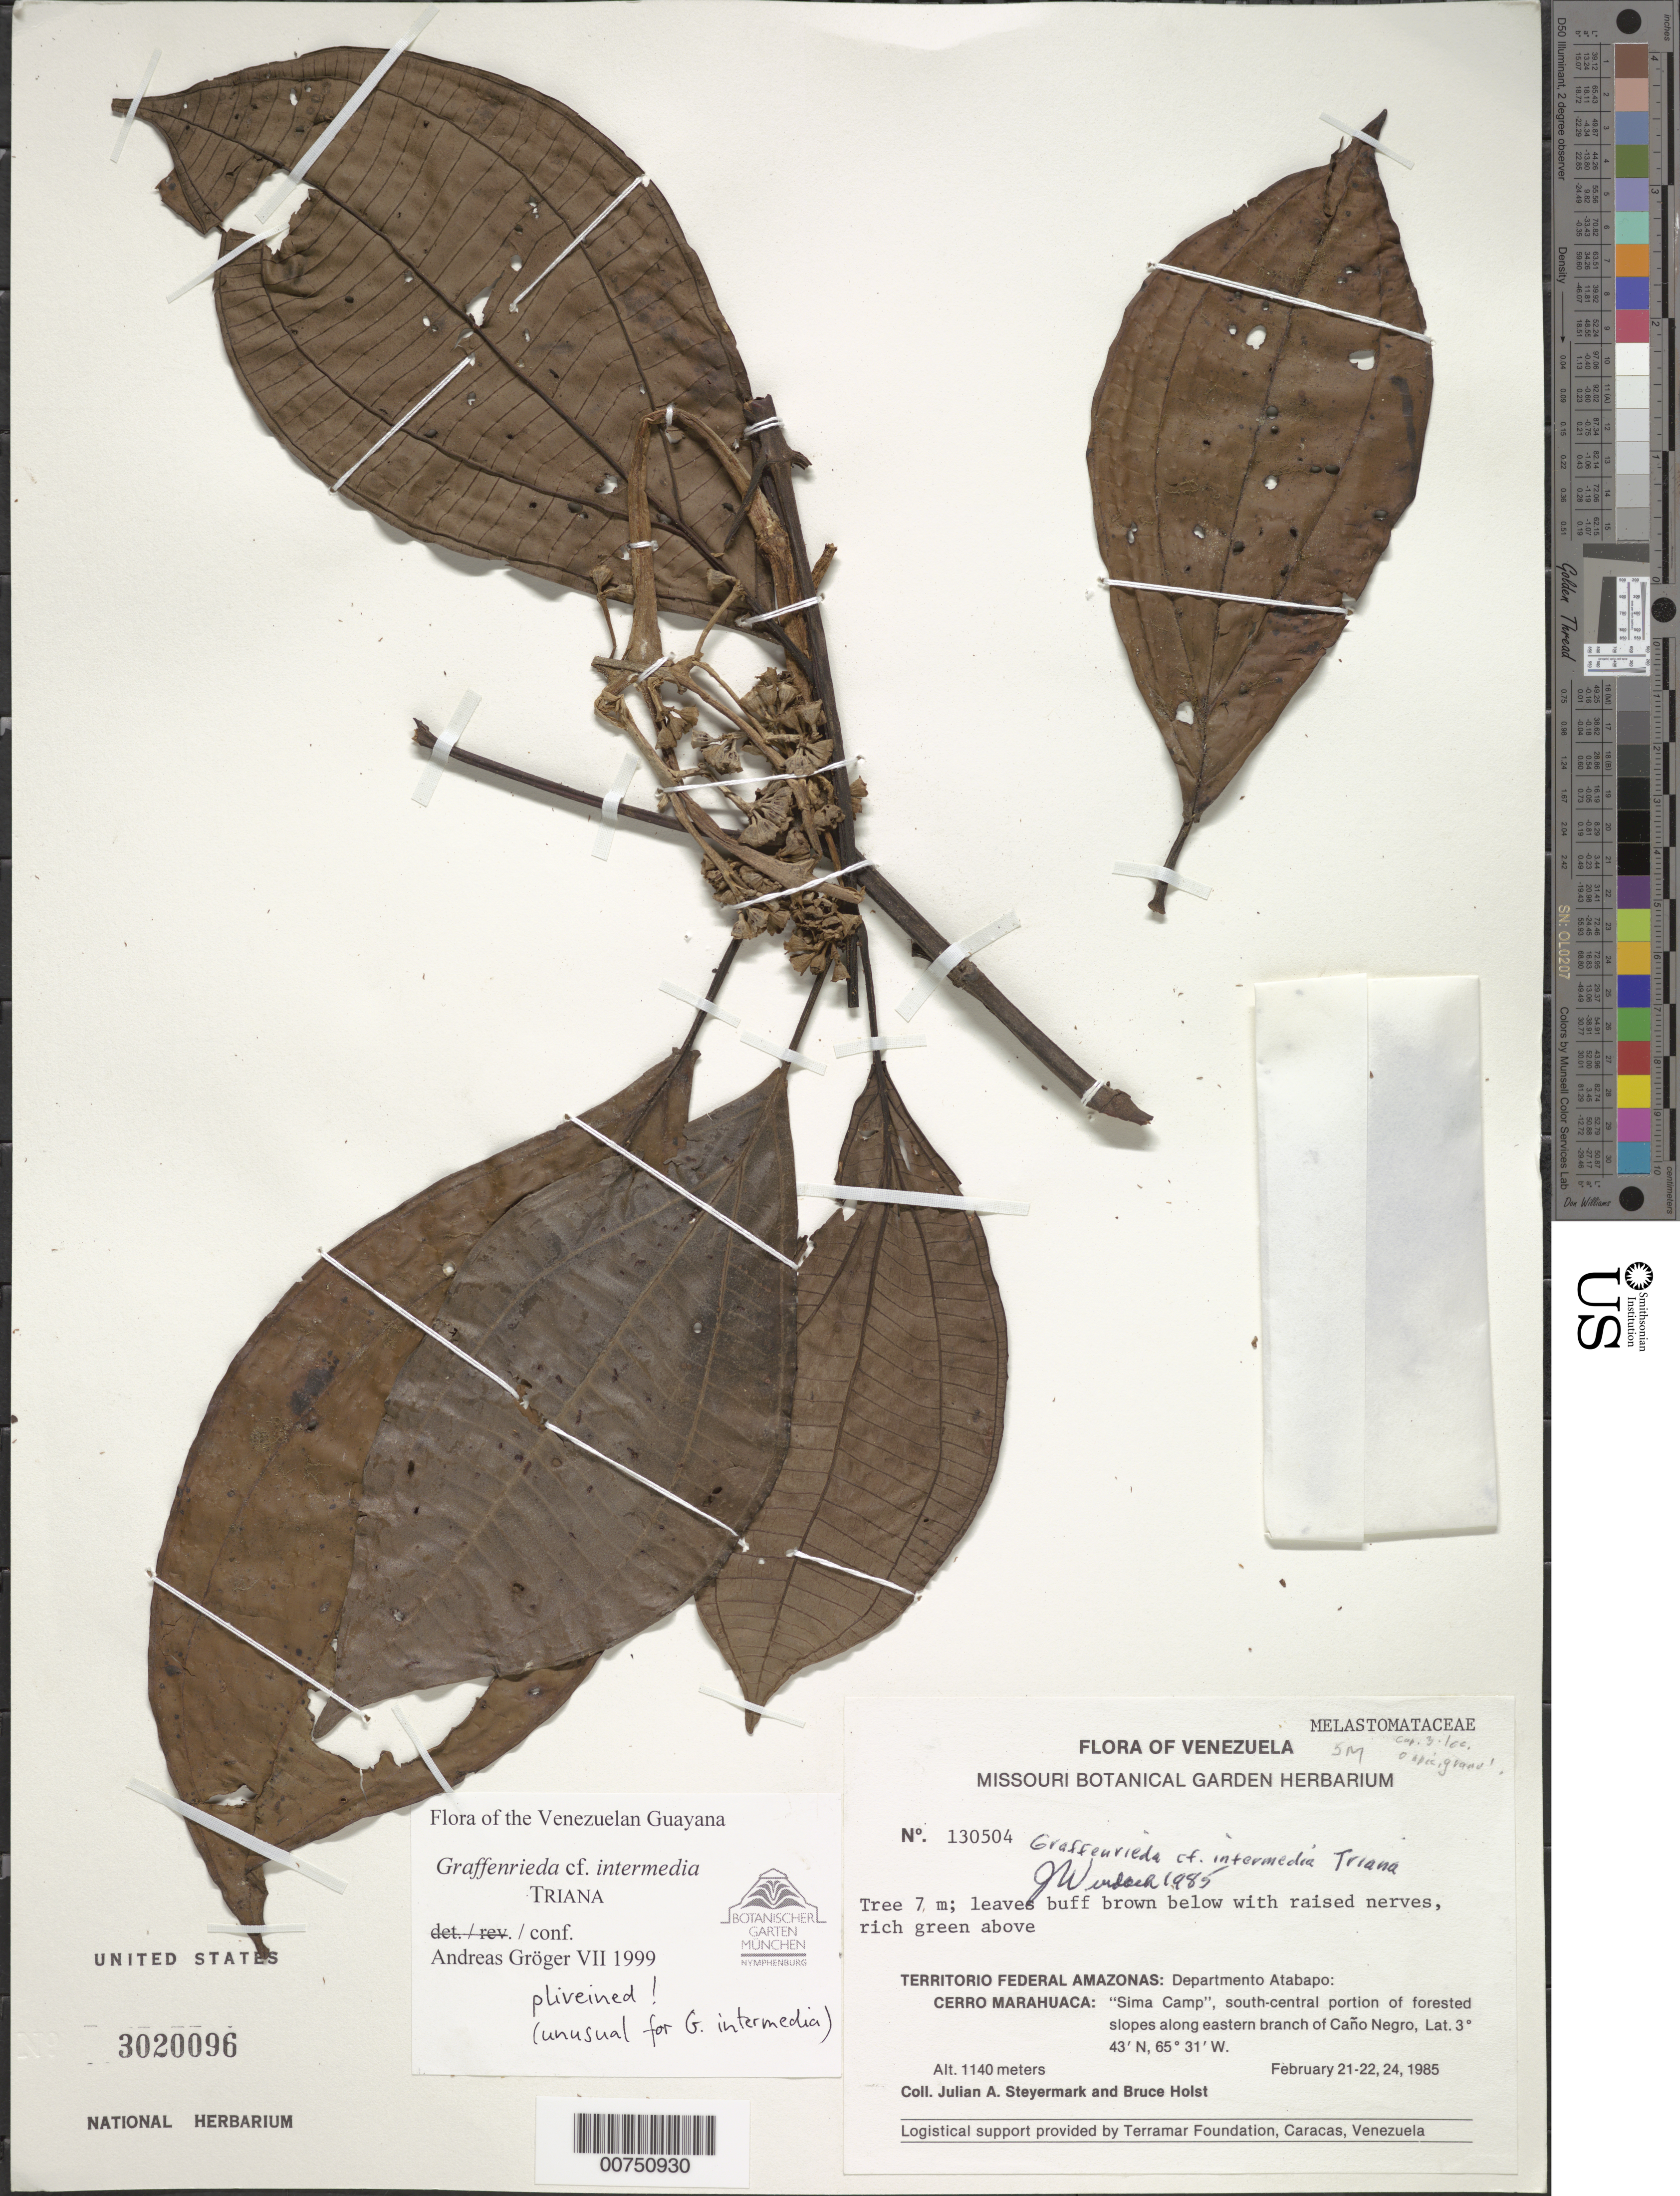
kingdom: Plantae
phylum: Tracheophyta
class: Magnoliopsida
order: Myrtales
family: Melastomataceae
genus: Graffenrieda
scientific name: Graffenrieda intermedia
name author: Triana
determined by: Gröger, A.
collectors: J. Steyermark & B. Holst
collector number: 130504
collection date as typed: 21-Feb-85 to 24-Feb-85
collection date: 1985-02-21/1985-02-24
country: Venezuela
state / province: Amazonas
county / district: Atabapo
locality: Cerro Marahuaca, "Sima Camp", south-central portion of slopes along eastern branch of Caño Negro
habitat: Forested slopes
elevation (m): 1140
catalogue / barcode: US 3020096